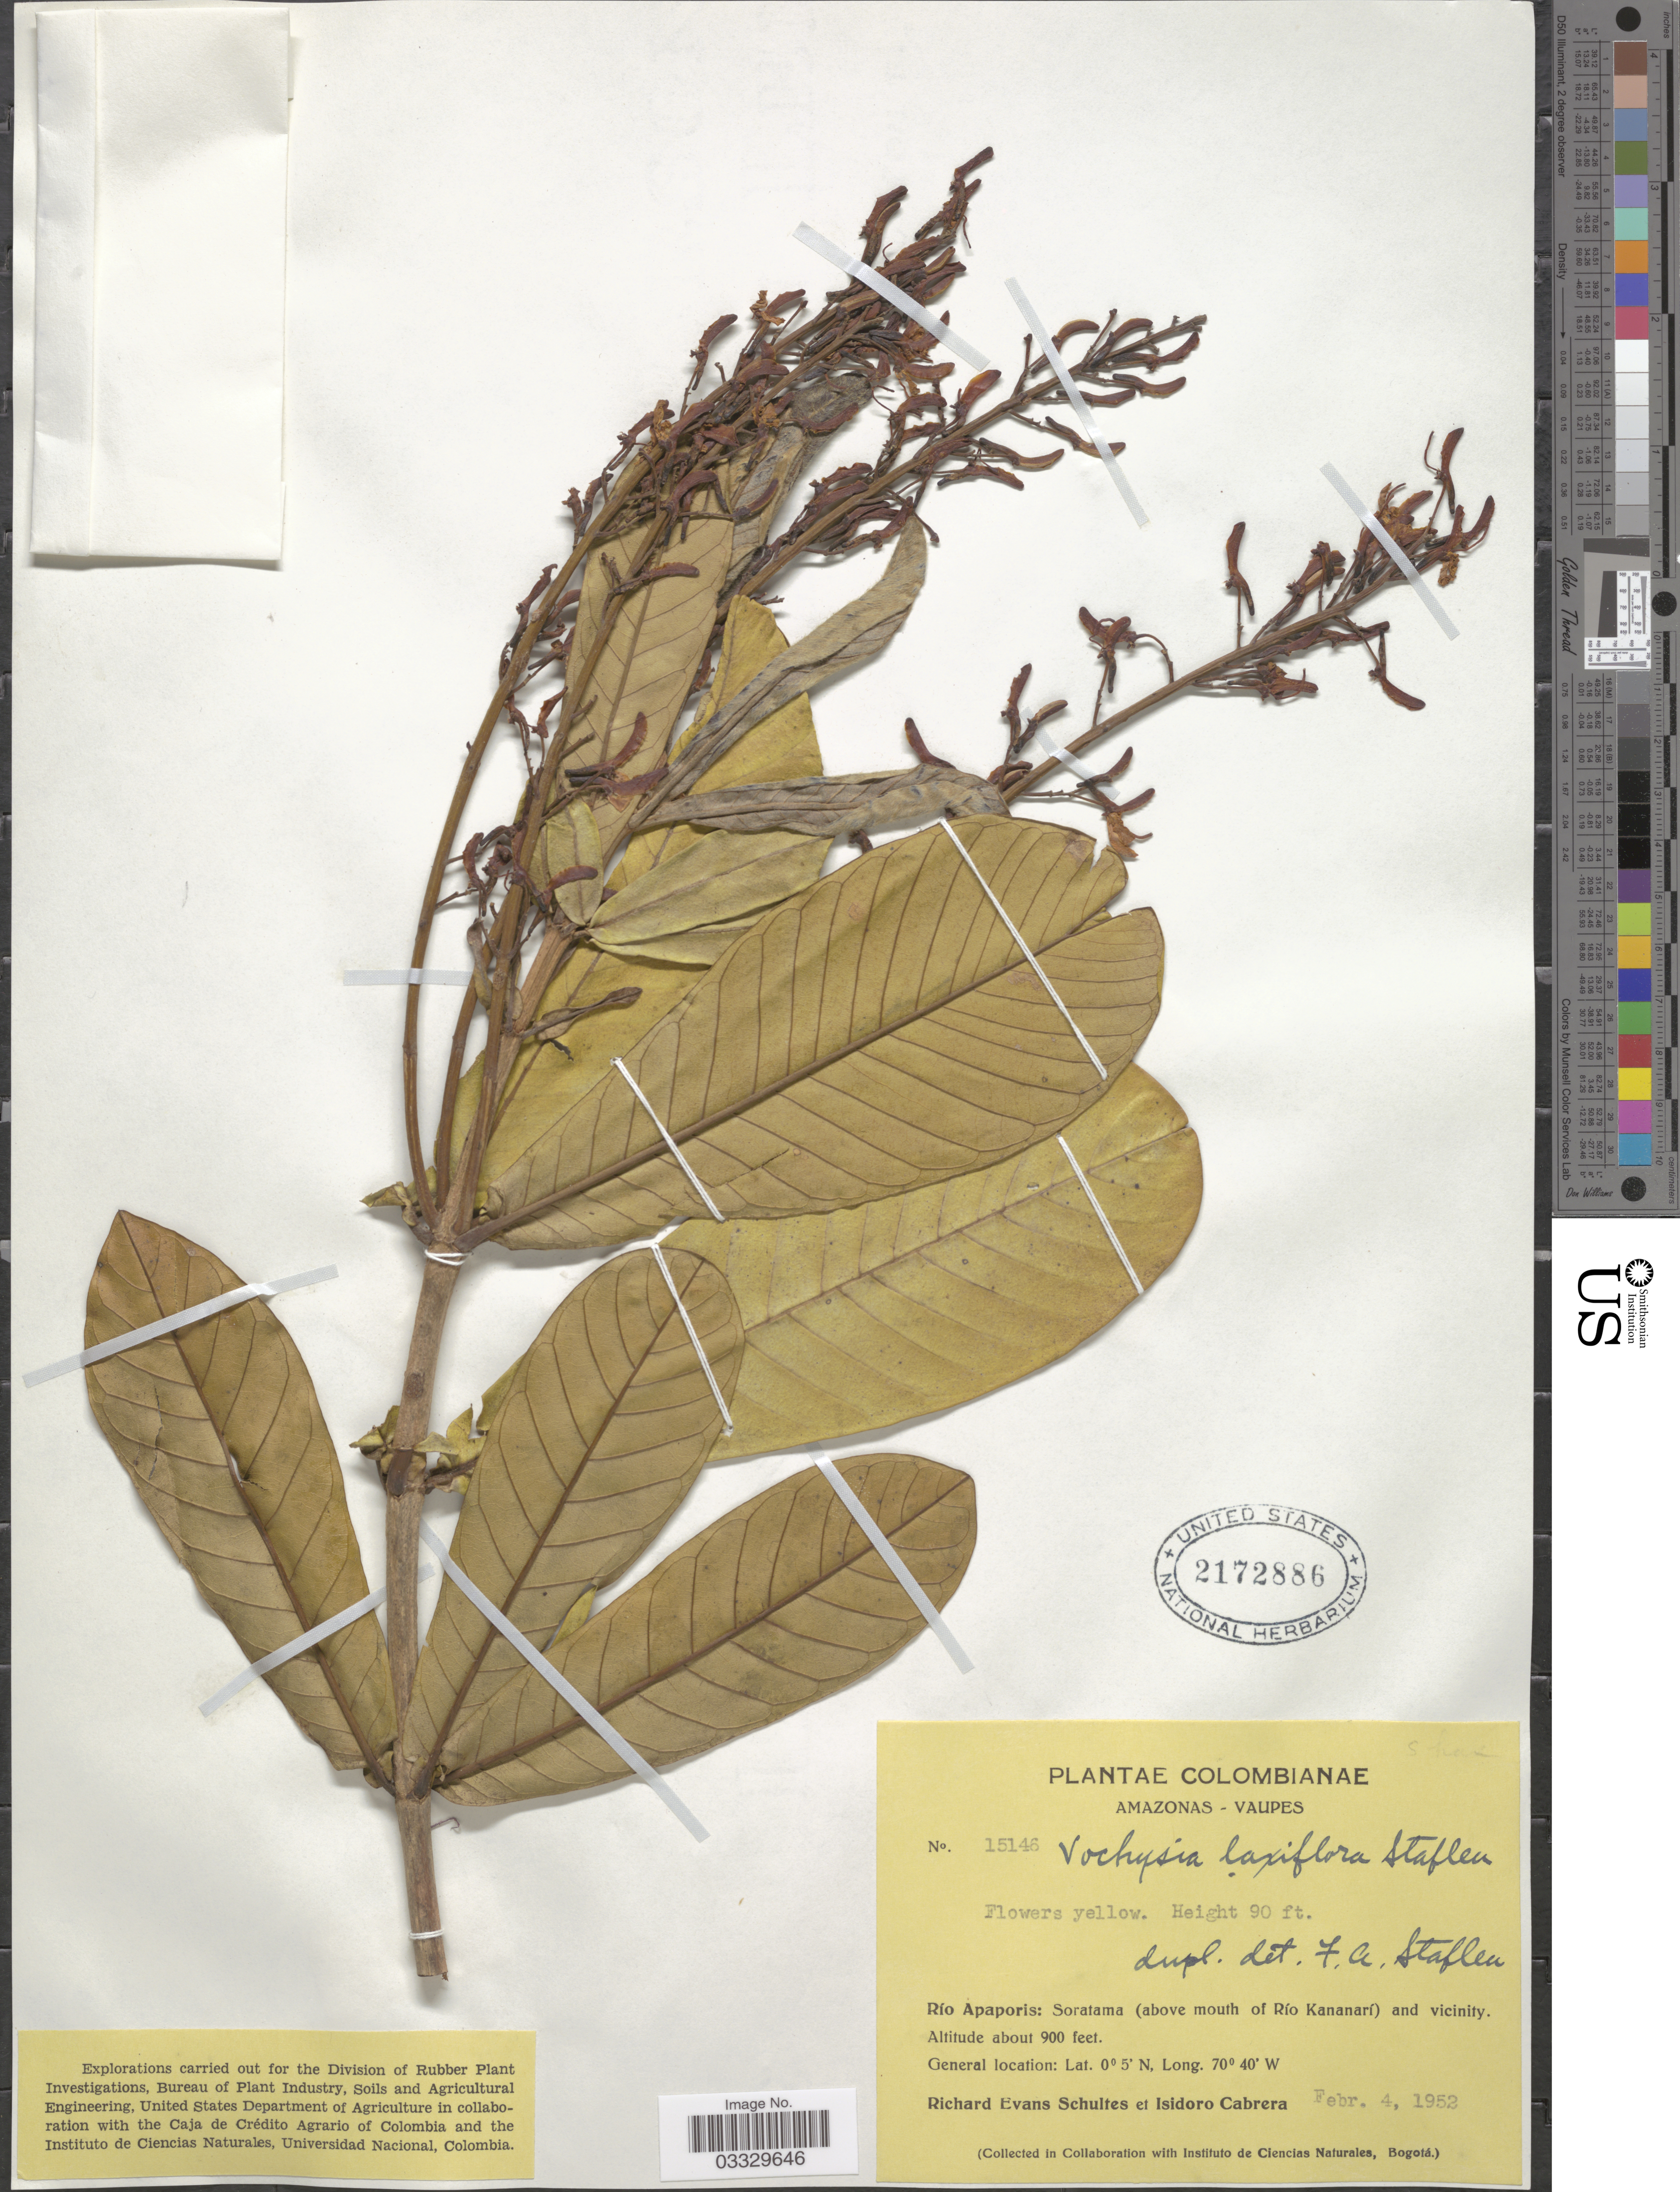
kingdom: Plantae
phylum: Tracheophyta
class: Magnoliopsida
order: Myrtales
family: Vochysiaceae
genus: Vochysia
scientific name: Vochysia laxiflora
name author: Stafleu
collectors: R. E. Schultes & I. Cabrera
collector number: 15146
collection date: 1952-02-04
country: Colombia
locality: Amazonas - Vaupes. Río Apaporis: Soratama (above mouth of Río Kananarí) and vicinity.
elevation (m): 274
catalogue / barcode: US 2172886